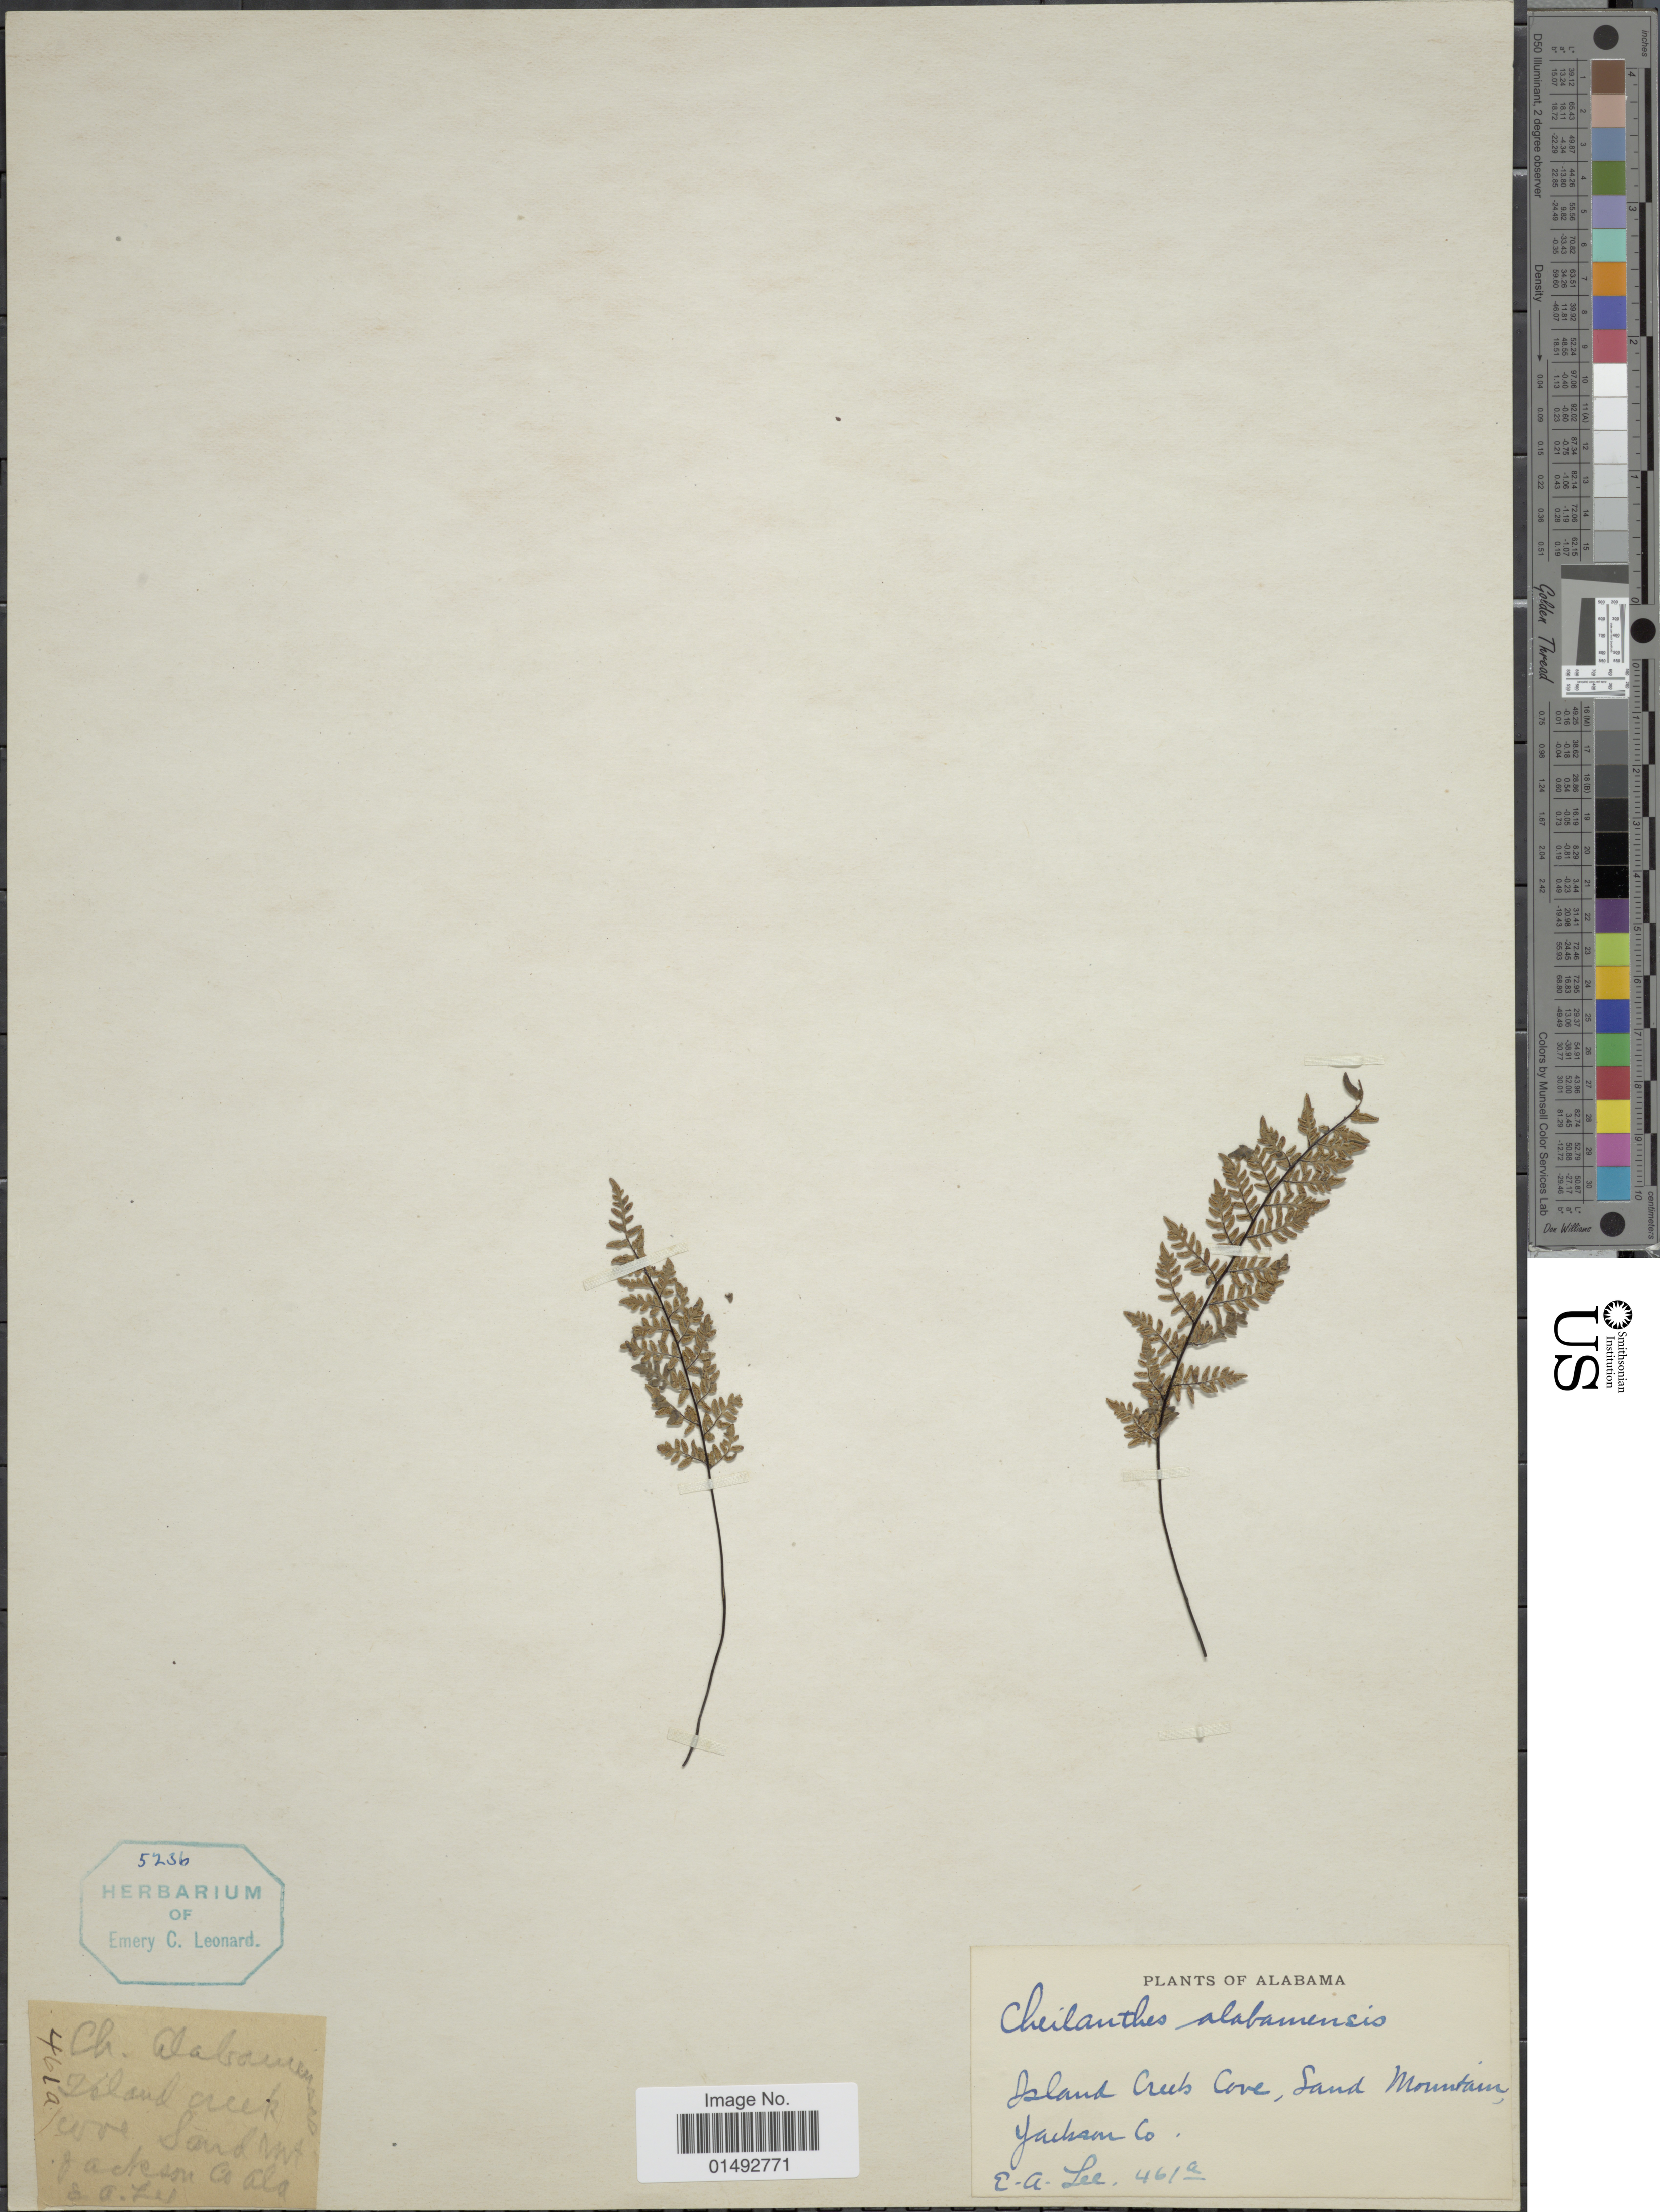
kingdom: Plantae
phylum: Tracheophyta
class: Polypodiopsida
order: Polypodiales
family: Pteridaceae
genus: Myriopteris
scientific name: Myriopteris alabamensis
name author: (Buckley) Grusz & Windham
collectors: E. Lee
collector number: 461a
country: United States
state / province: Alabama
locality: Island Creeks Cove, Sand Mountain, Jackson Co